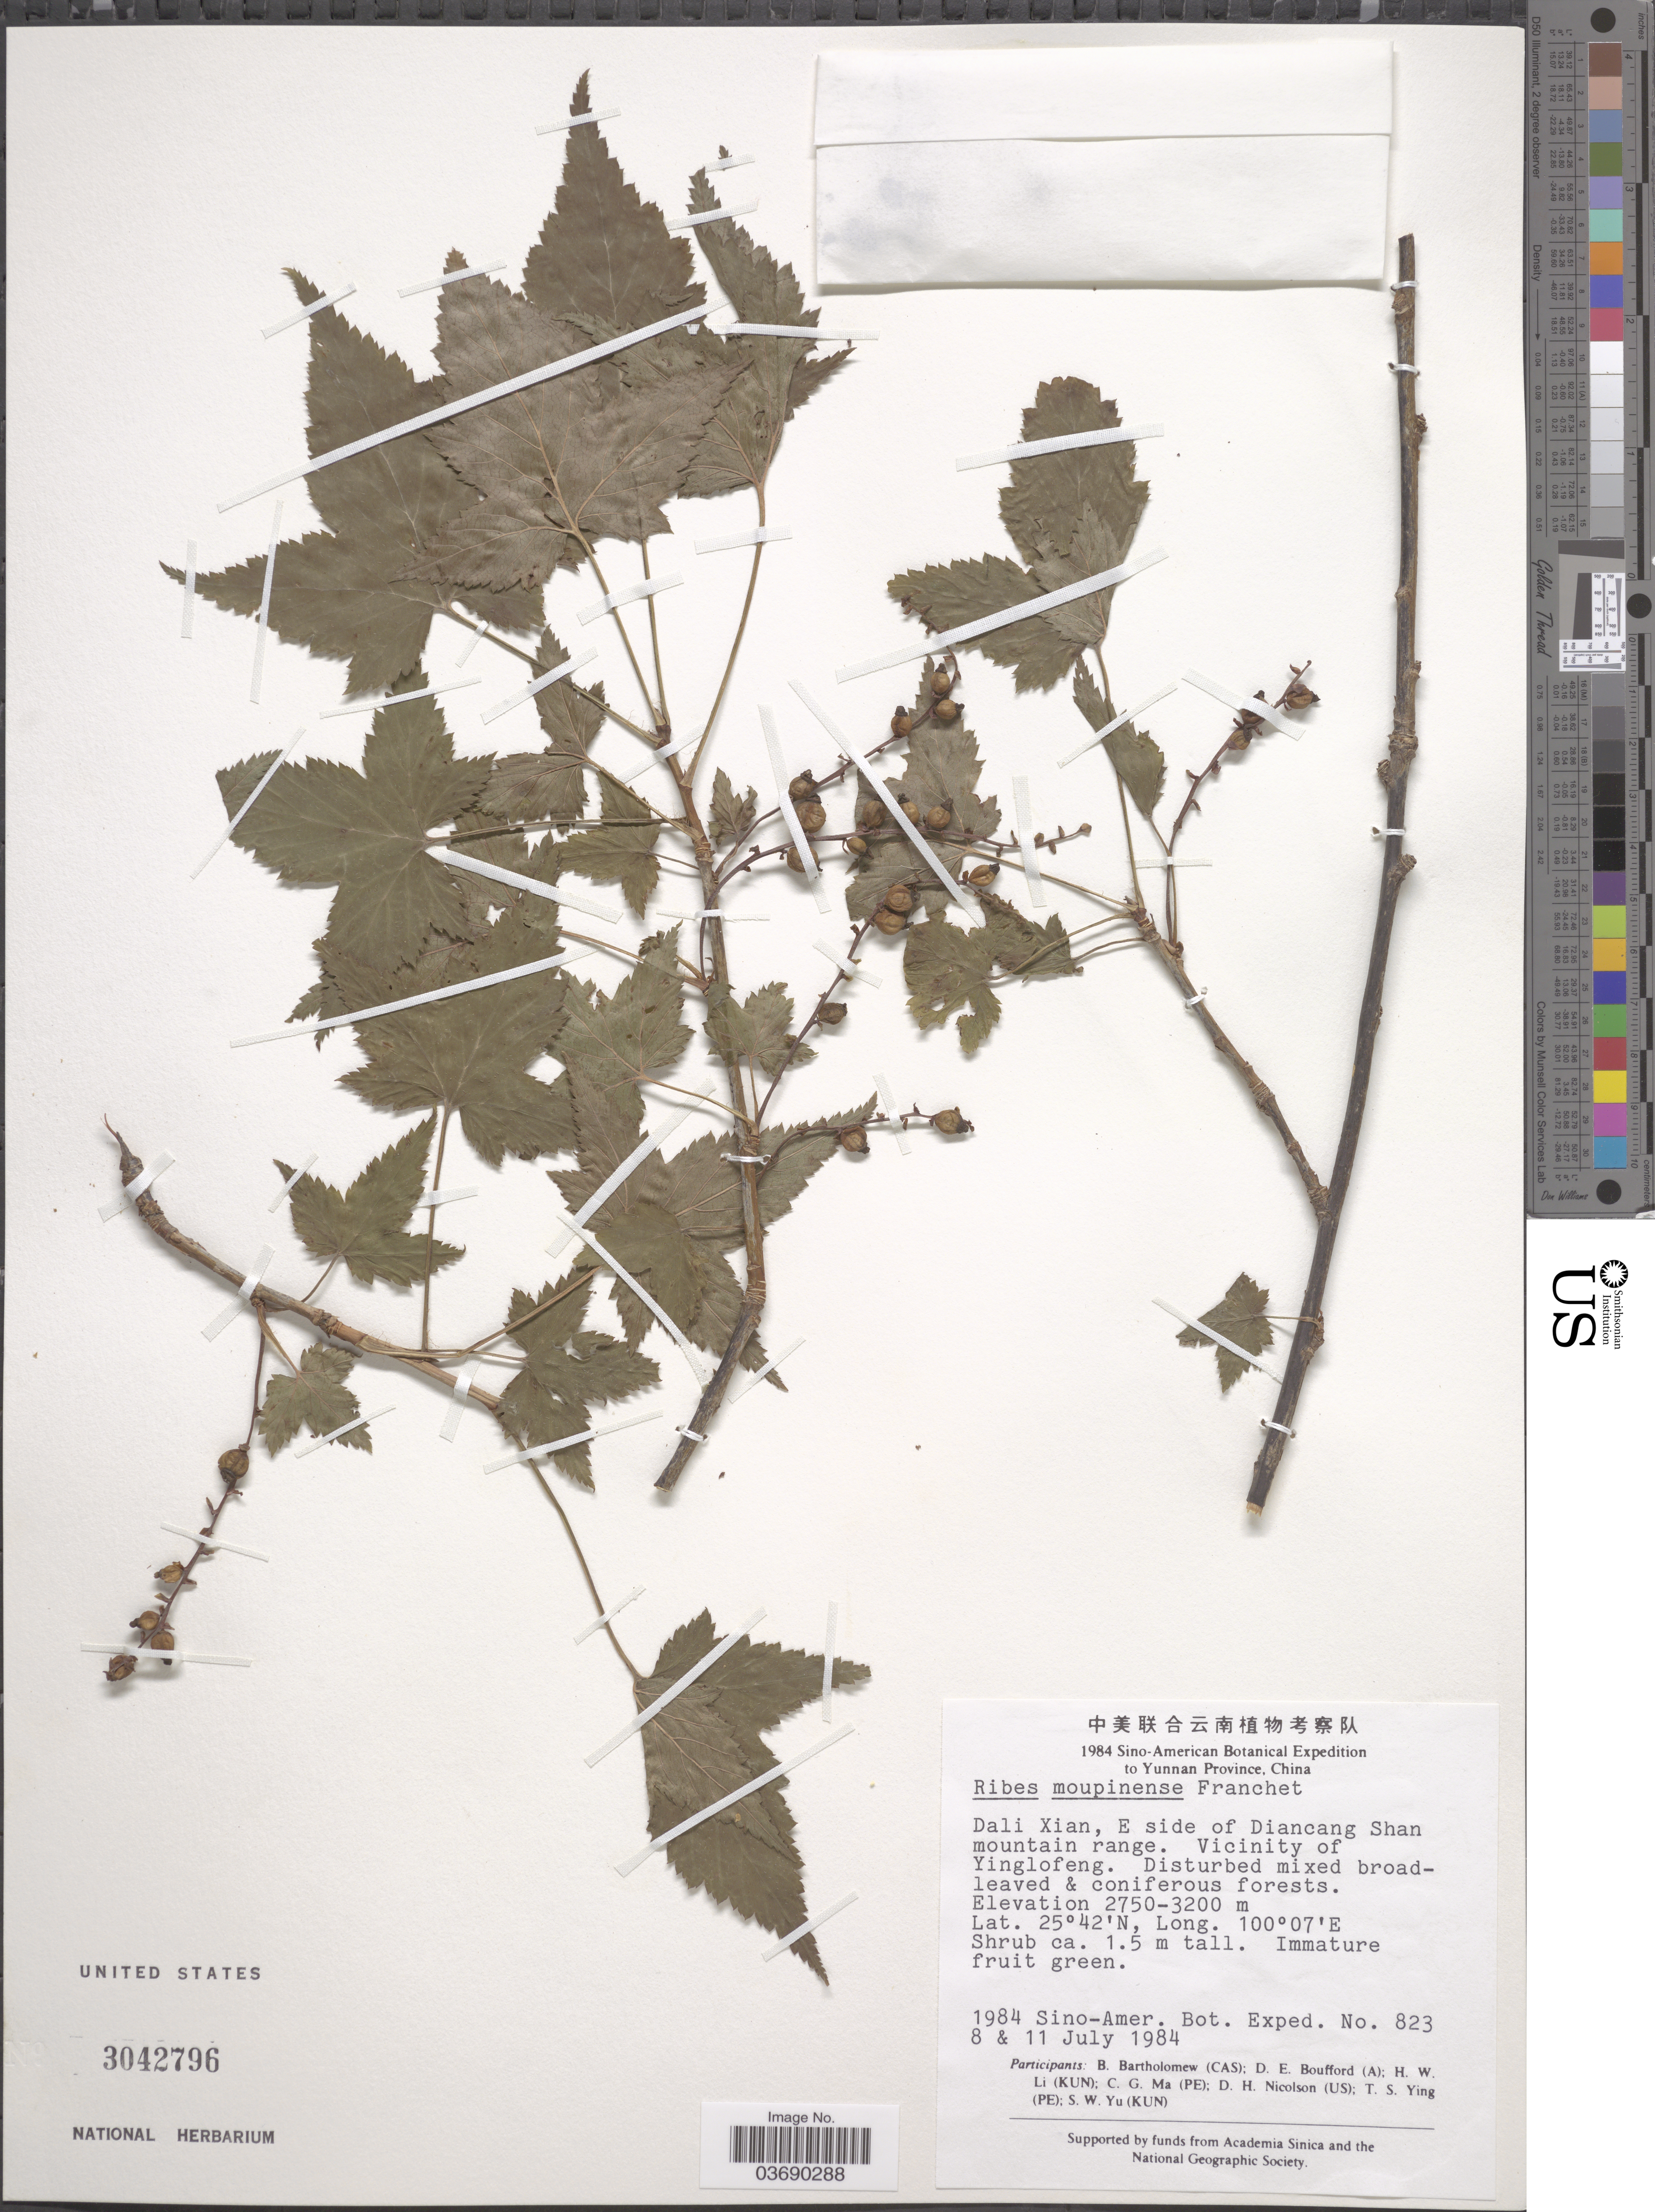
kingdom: Plantae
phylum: Tracheophyta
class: Magnoliopsida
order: Saxifragales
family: Grossulariaceae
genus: Ribes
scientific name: Ribes moupinense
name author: Franch.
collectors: Sino-Amer. Bot. Exped. 1984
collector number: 823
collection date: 1984-07-08/1984-07-11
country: China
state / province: Yunnan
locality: Dali Xian, E side of Diancang Shan mountain range. Vicinity of Yinglofeng.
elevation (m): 2750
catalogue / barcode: US 3042796